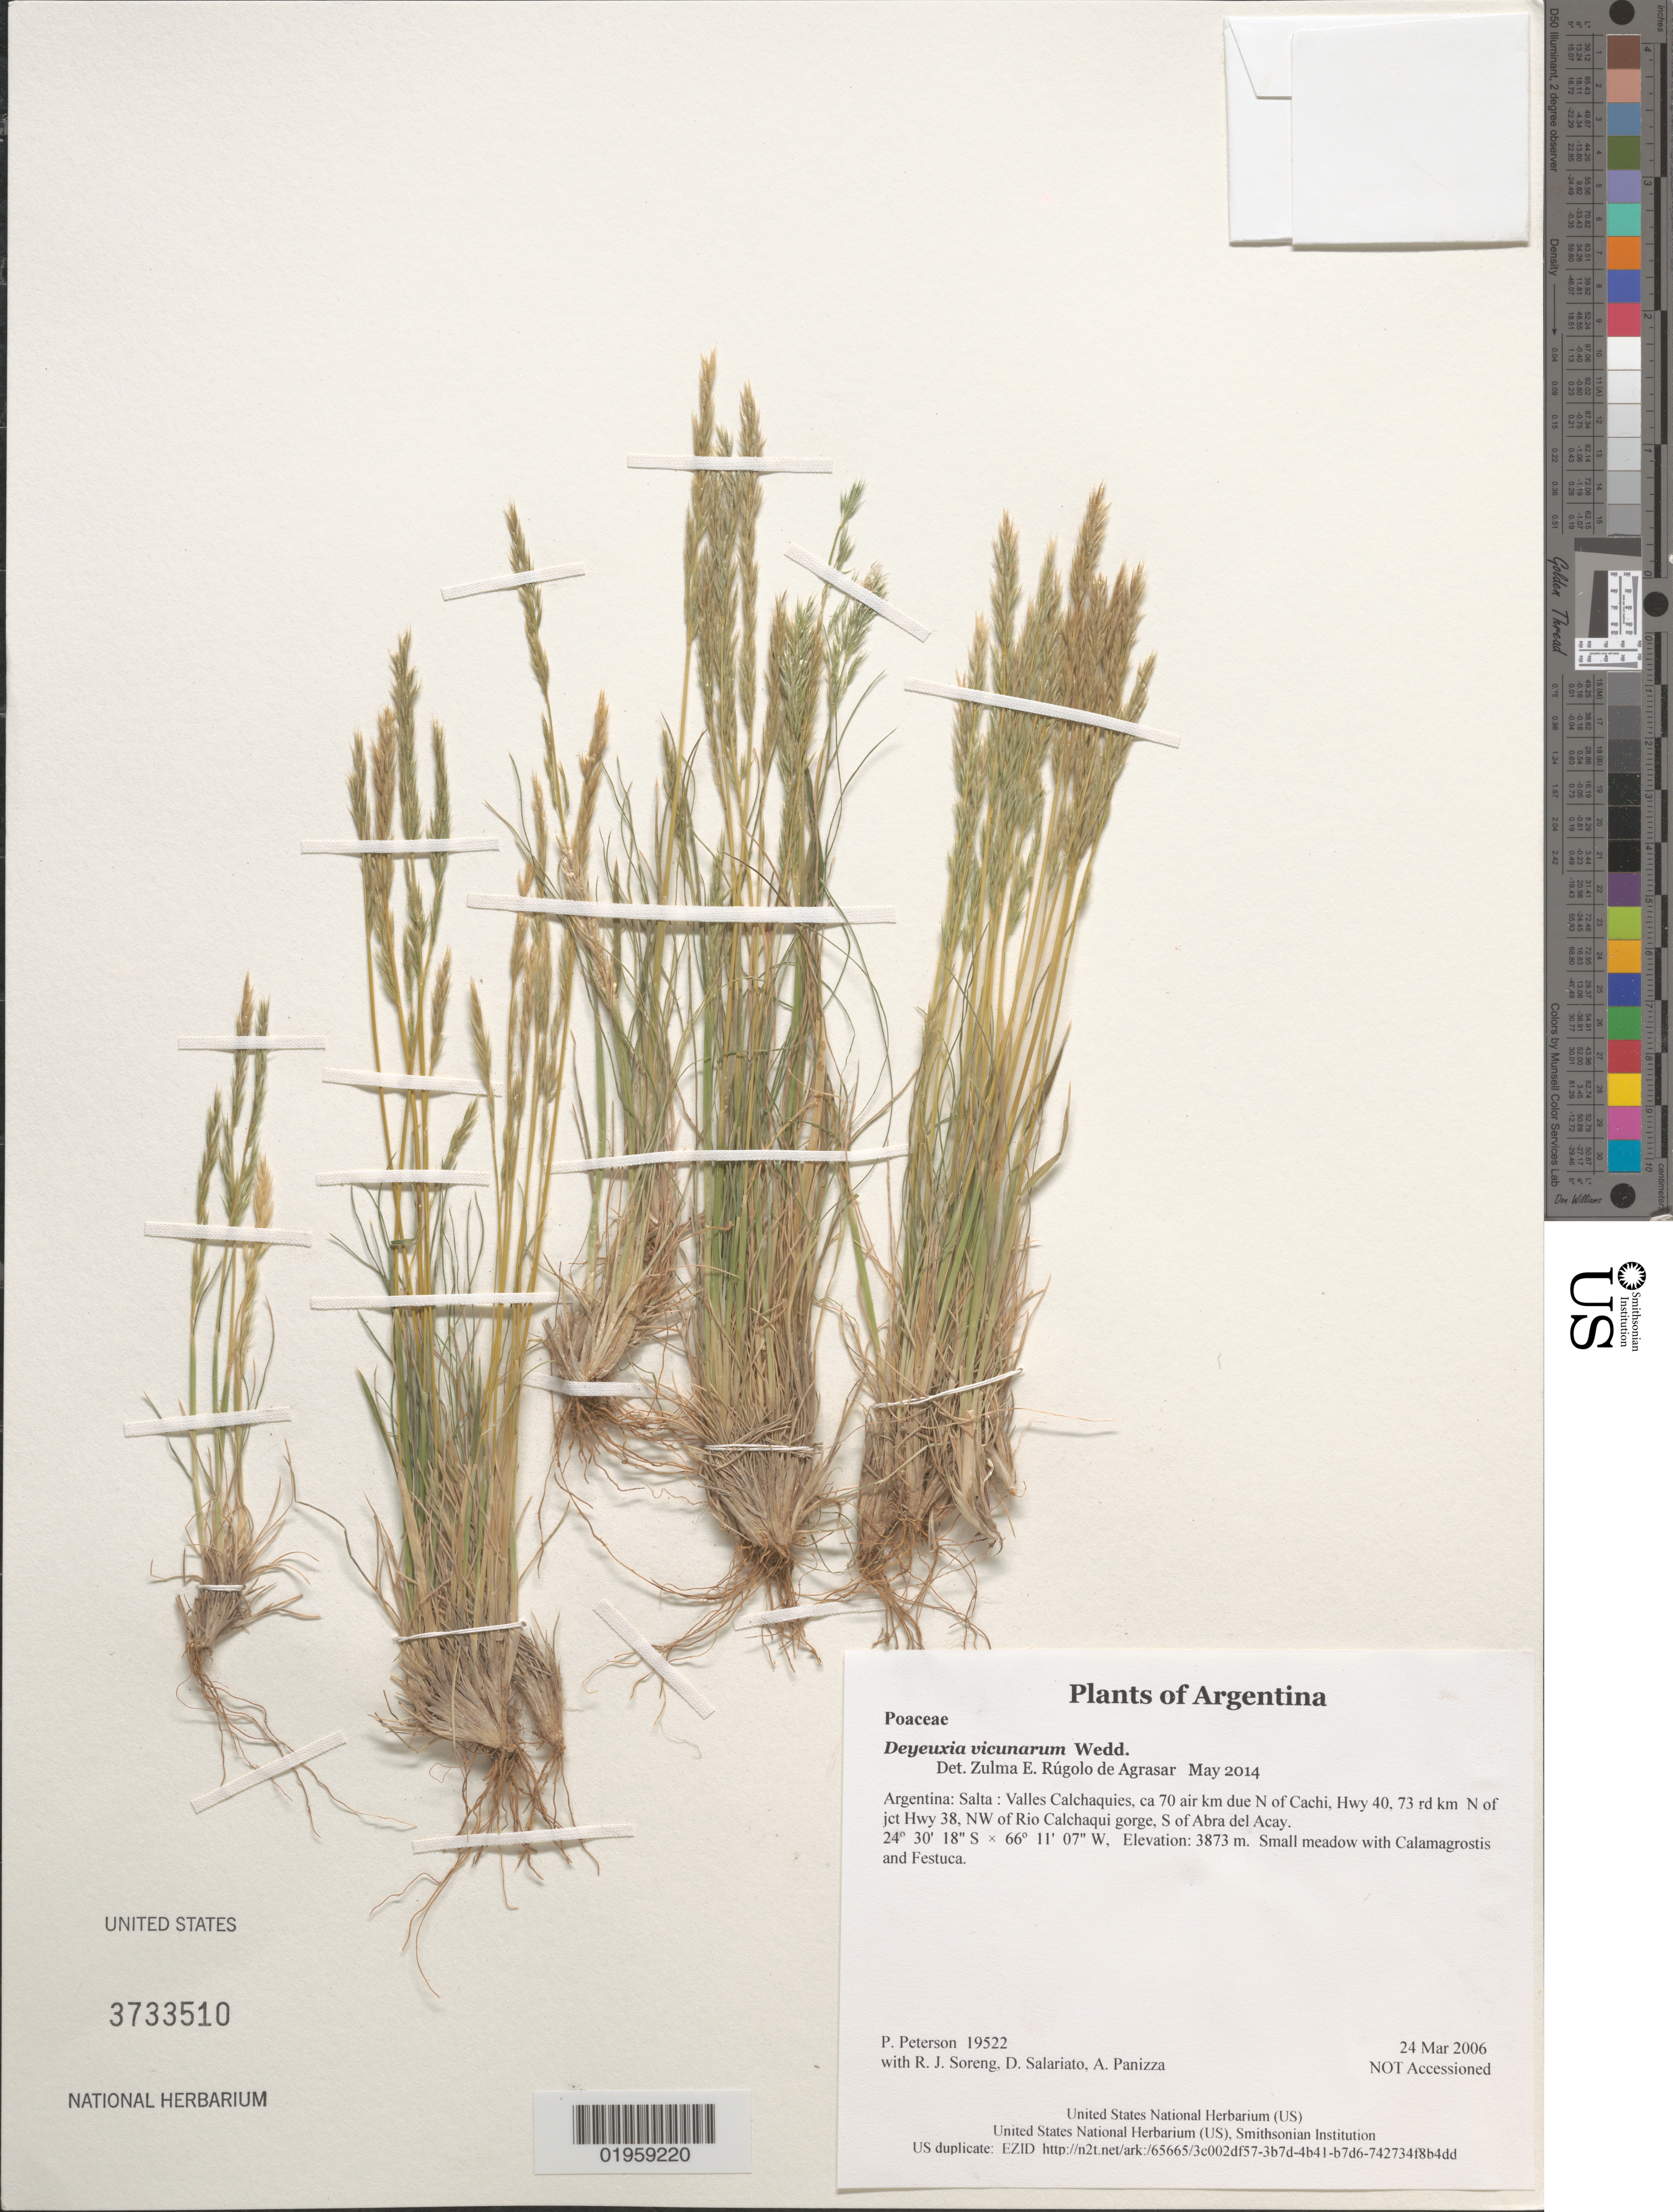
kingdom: Plantae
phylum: Tracheophyta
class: Liliopsida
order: Poales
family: Poaceae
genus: Deyeuxia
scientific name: Deyeuxia vicunarum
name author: Wedd.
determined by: Rúgolo de Agrasar, Z. E.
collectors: P. M. Peterson, R. J. Soreng, D. Salariato & A. Panizza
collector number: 19522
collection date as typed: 24 Mar 2006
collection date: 2006-03-24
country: Argentina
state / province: Salta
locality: Valles Calchaquies, ca 70 air km due N of Cachi, Hwy 40, 73 rd km N of jct Hwy 38, NW of Rio Calchaqui gorge, S of Abra del Acay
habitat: Small meadow with Calamagrostis and Festuca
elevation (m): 3873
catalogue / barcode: US 3733510